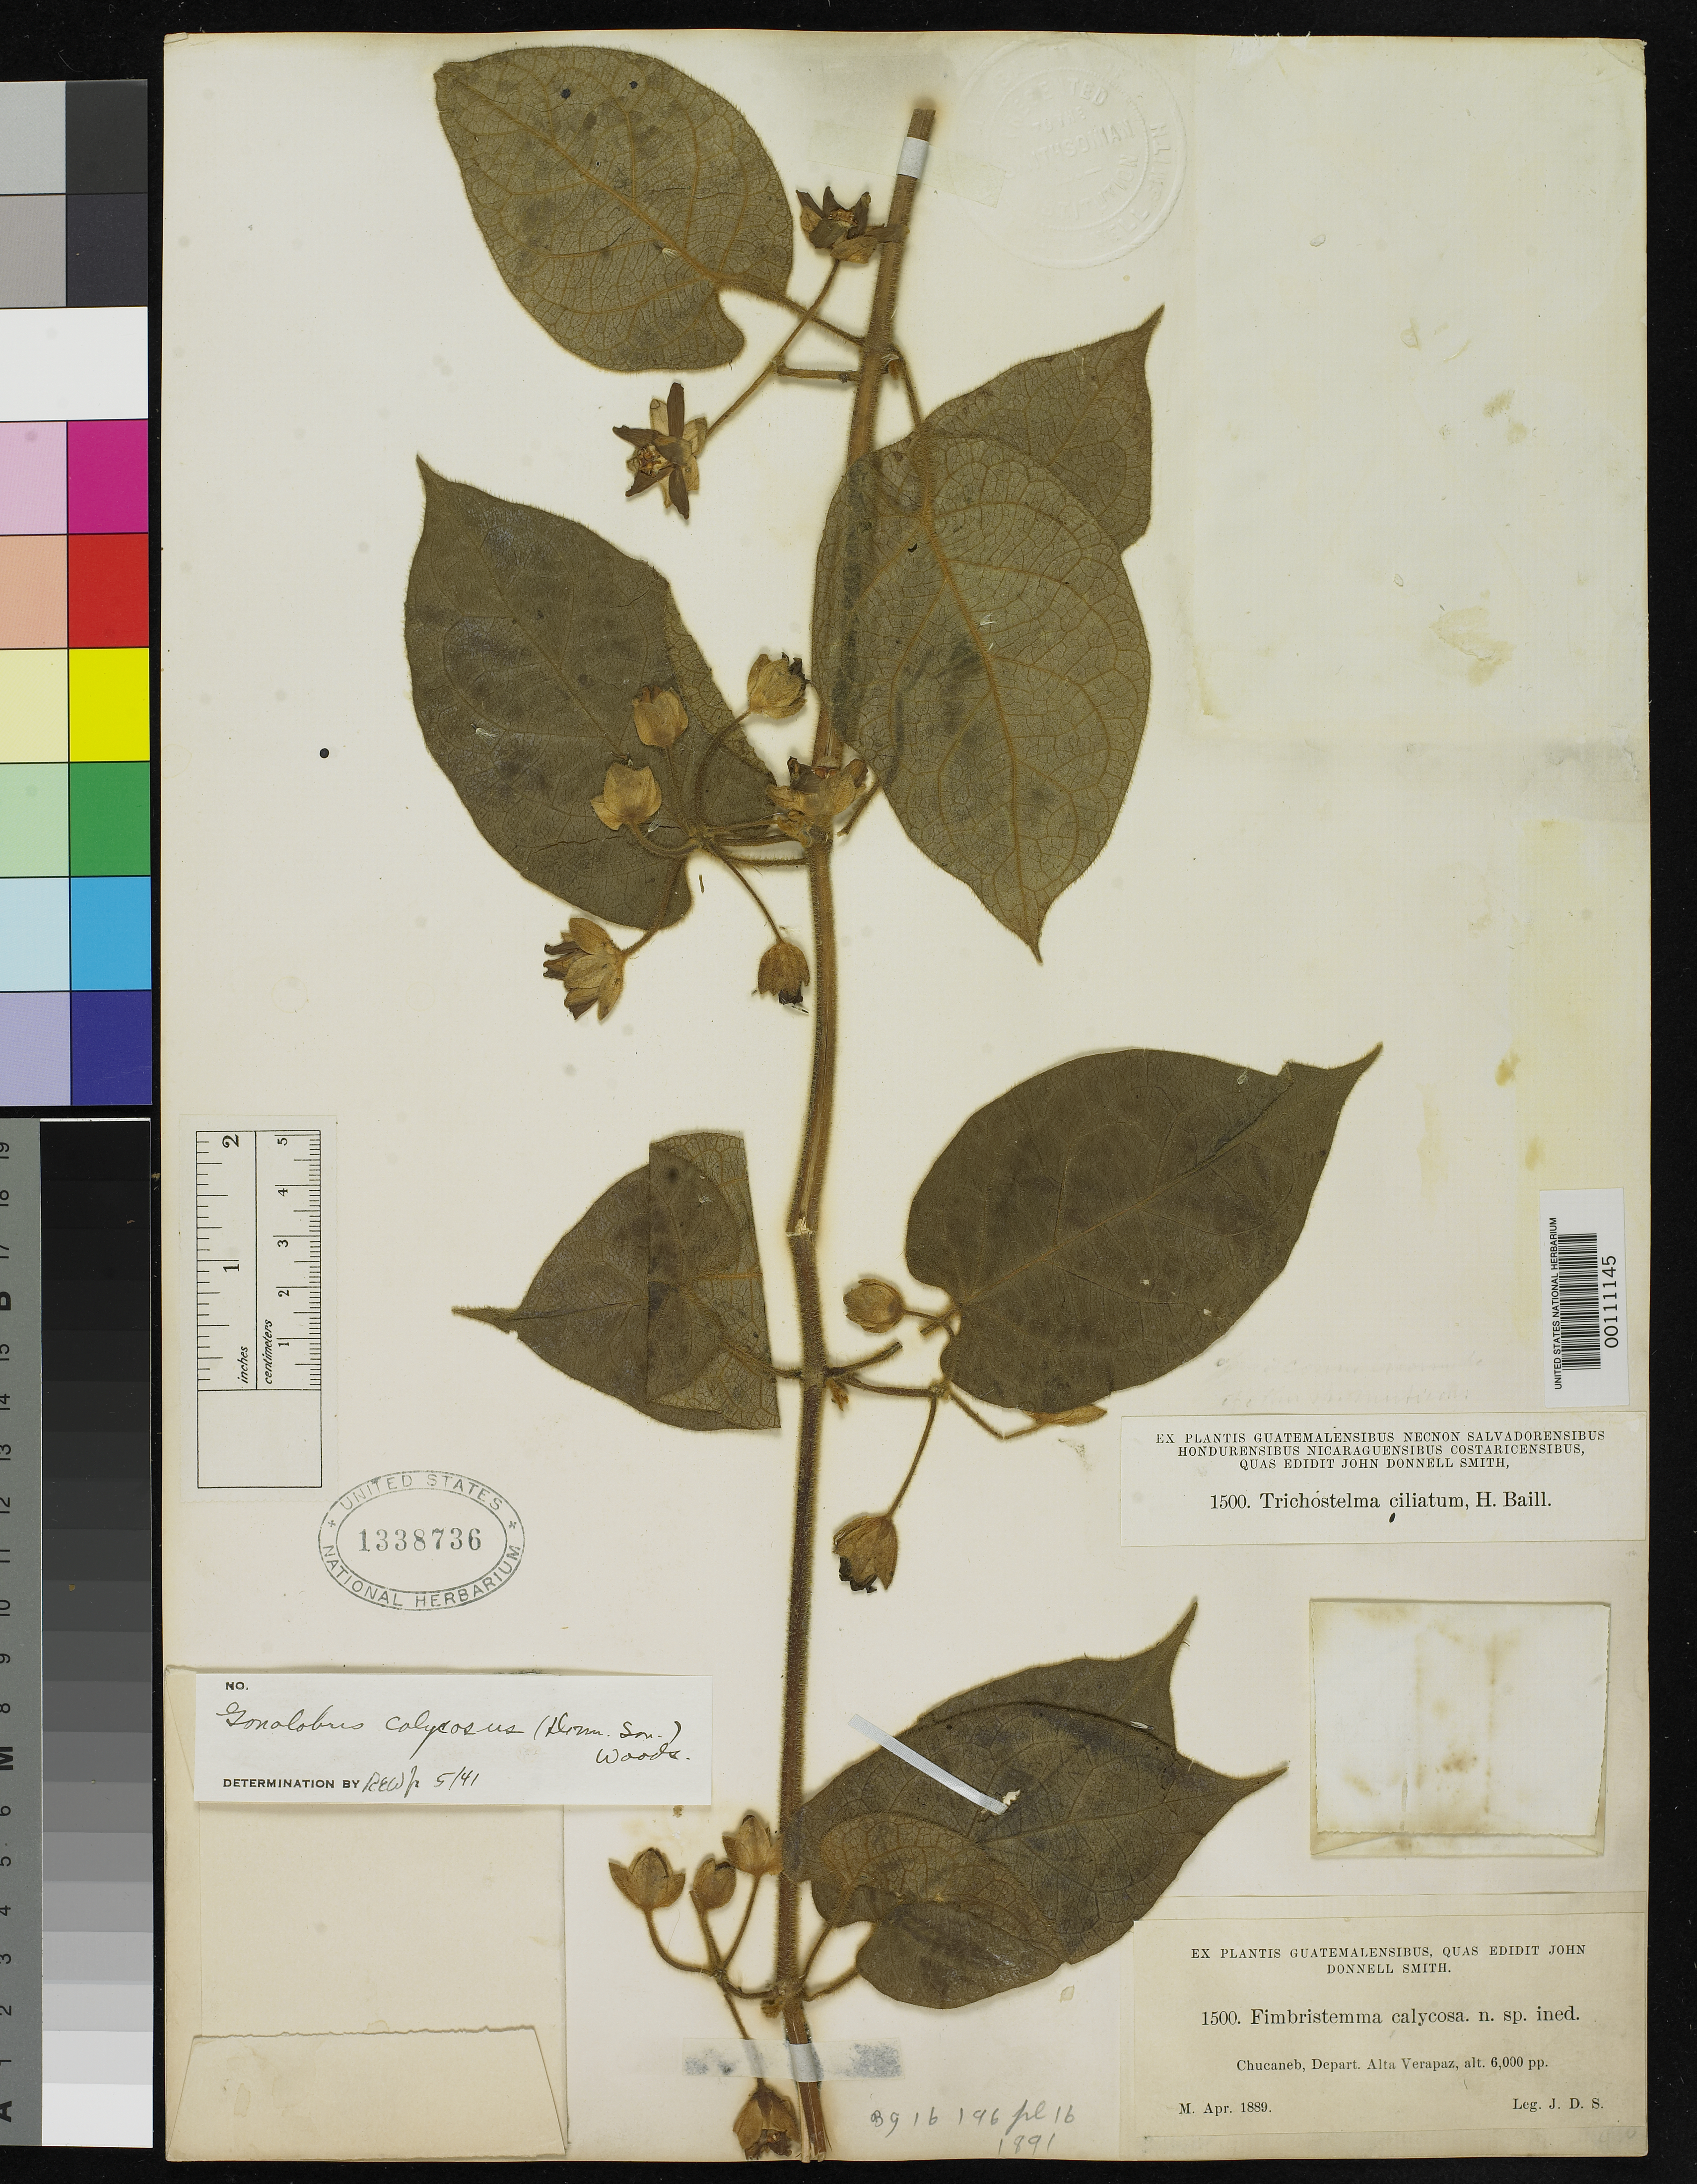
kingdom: Plantae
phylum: Tracheophyta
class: Magnoliopsida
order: Gentianales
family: Apocynaceae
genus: Fimbristemma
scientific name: Fimbristemma calycosa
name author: Donn. Sm.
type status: Type Collection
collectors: J. Donnell Smith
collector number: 1500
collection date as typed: Apr 1889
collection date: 1889-04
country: Guatemala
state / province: Alta Verapaz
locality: Chucaneb Mountain.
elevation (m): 1829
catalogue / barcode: US 1338736